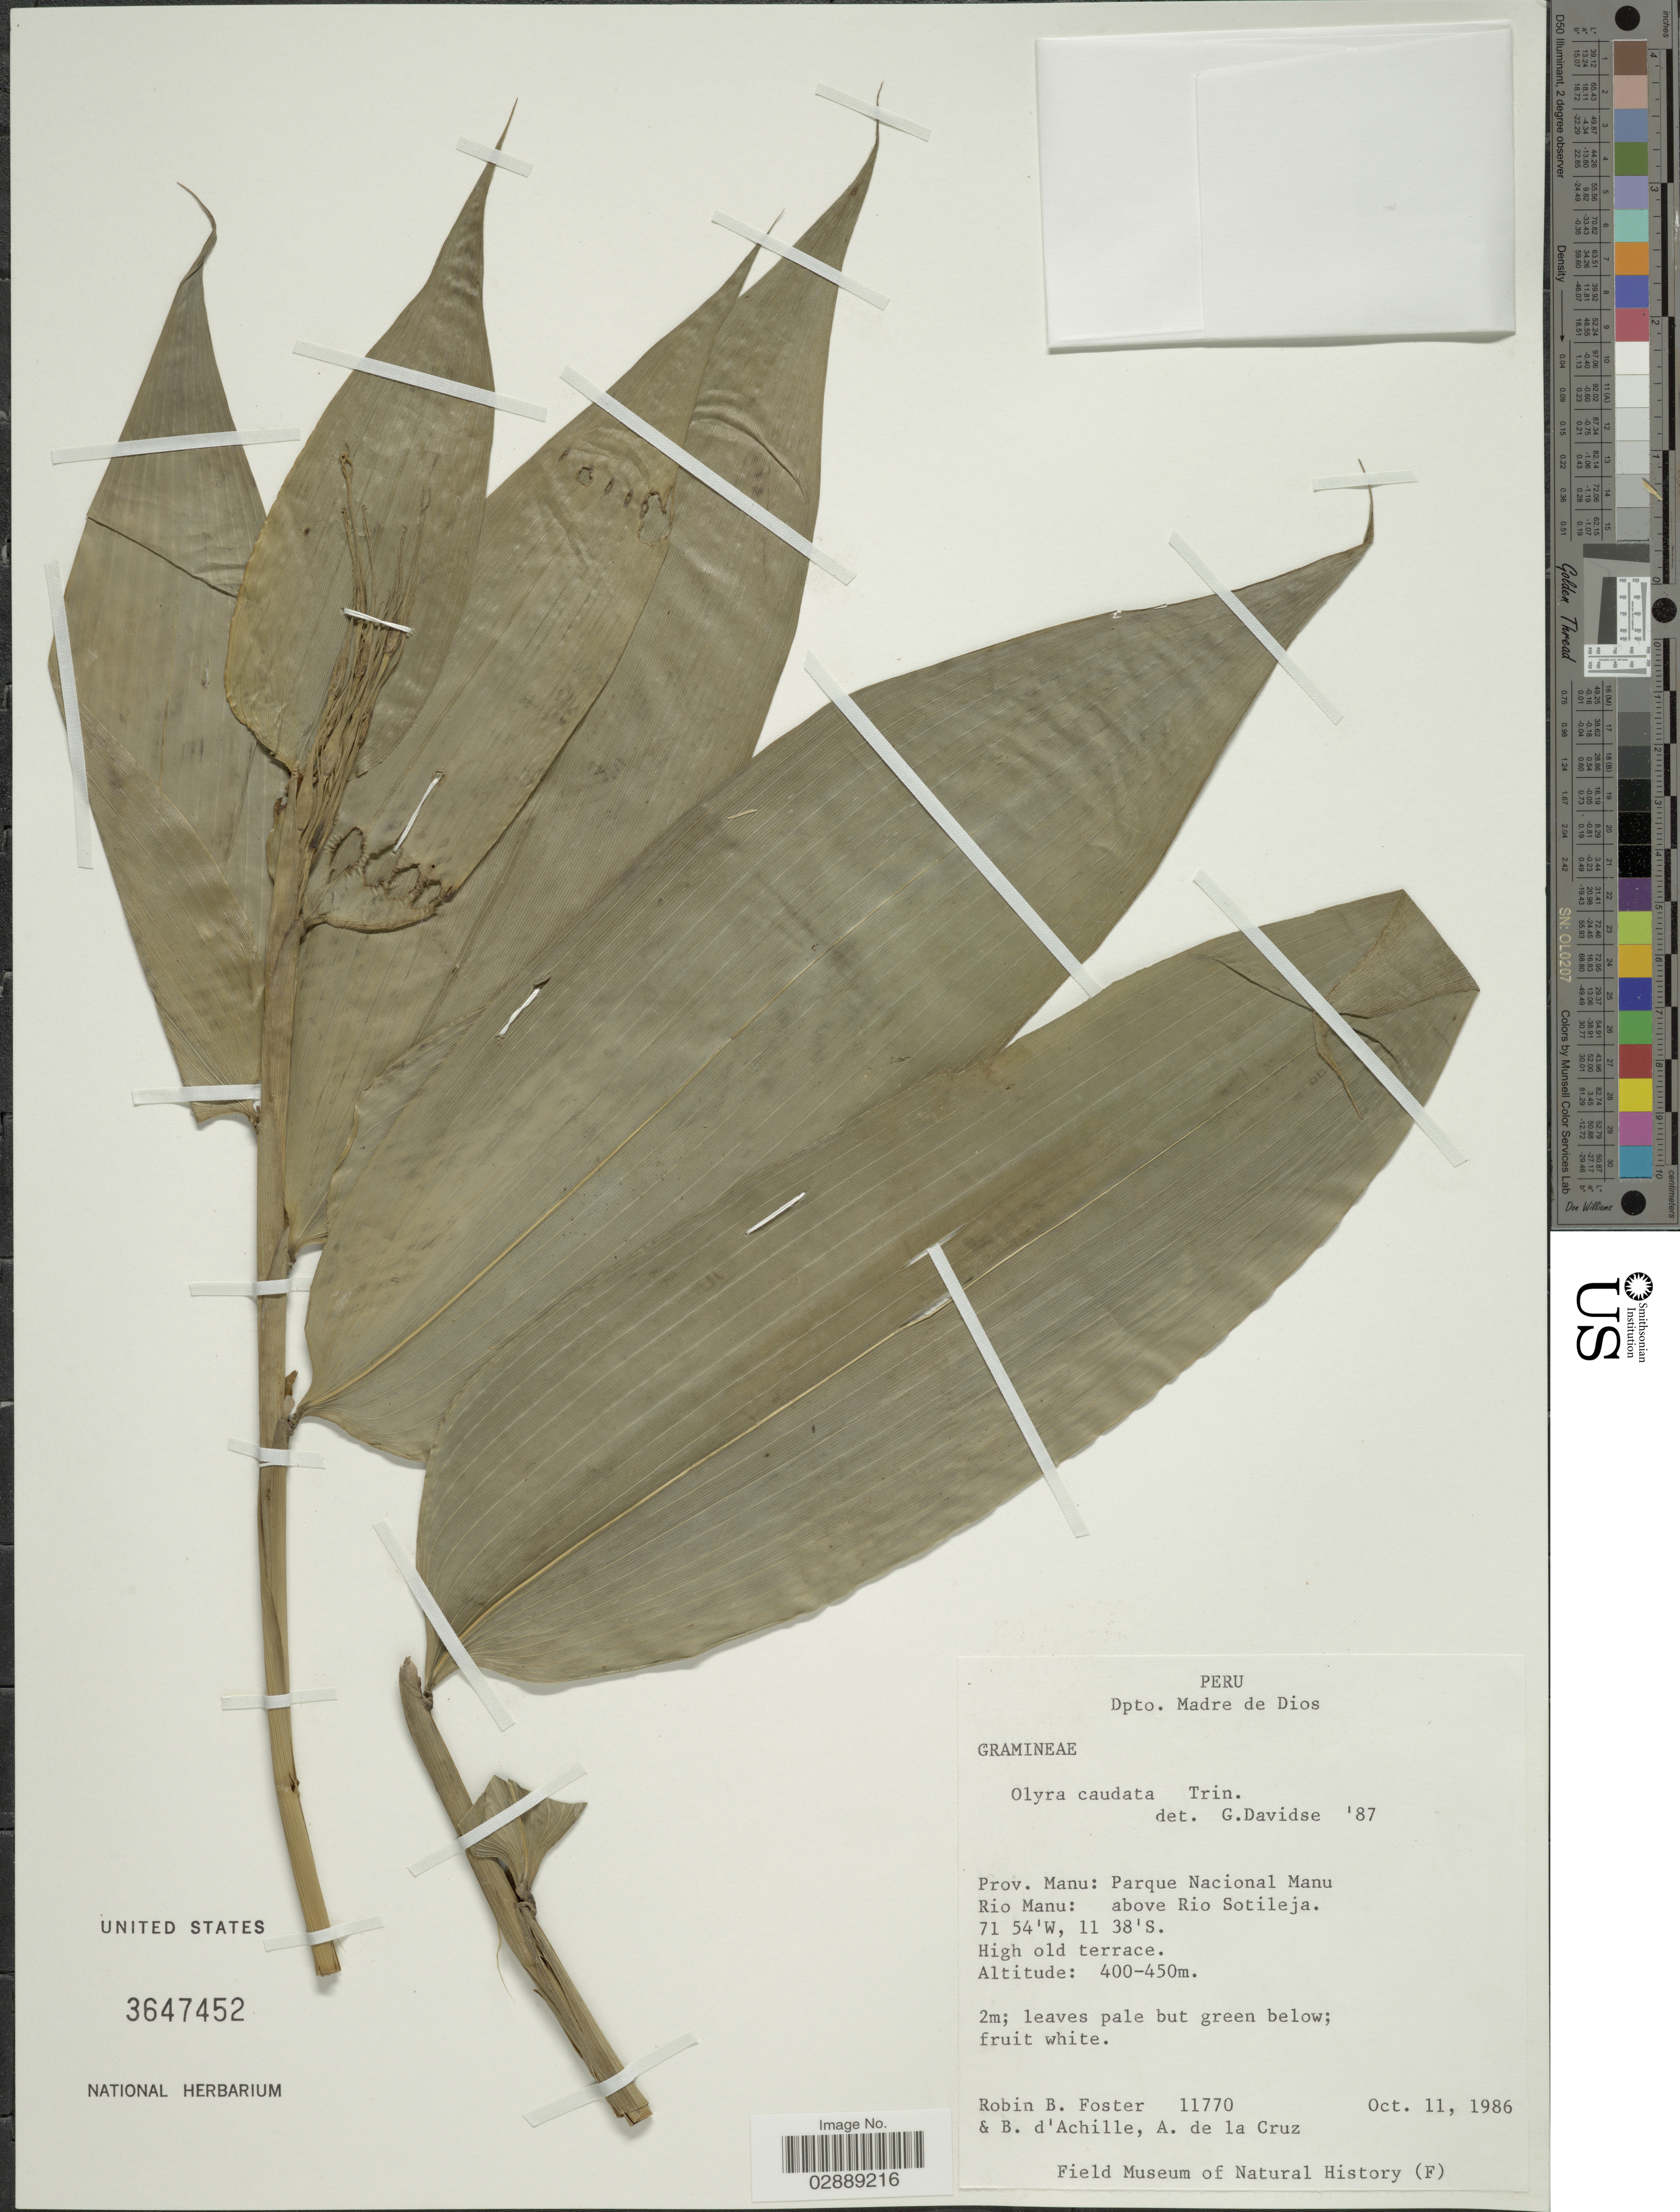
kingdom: Plantae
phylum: Tracheophyta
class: Liliopsida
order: Poales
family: Poaceae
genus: Olyra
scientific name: Olyra caudata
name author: Trin.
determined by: Davidse, Gerrit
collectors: R. B. Foster, B. d'Achille & A. de la Cruz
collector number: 11770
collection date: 1986-10-11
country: Peru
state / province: Madre de Dios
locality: Prov. Manu: Parque Nacional Manu. Rio Manu: above Rio Sotileja.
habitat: High old terrace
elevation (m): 400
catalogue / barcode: US 3647452